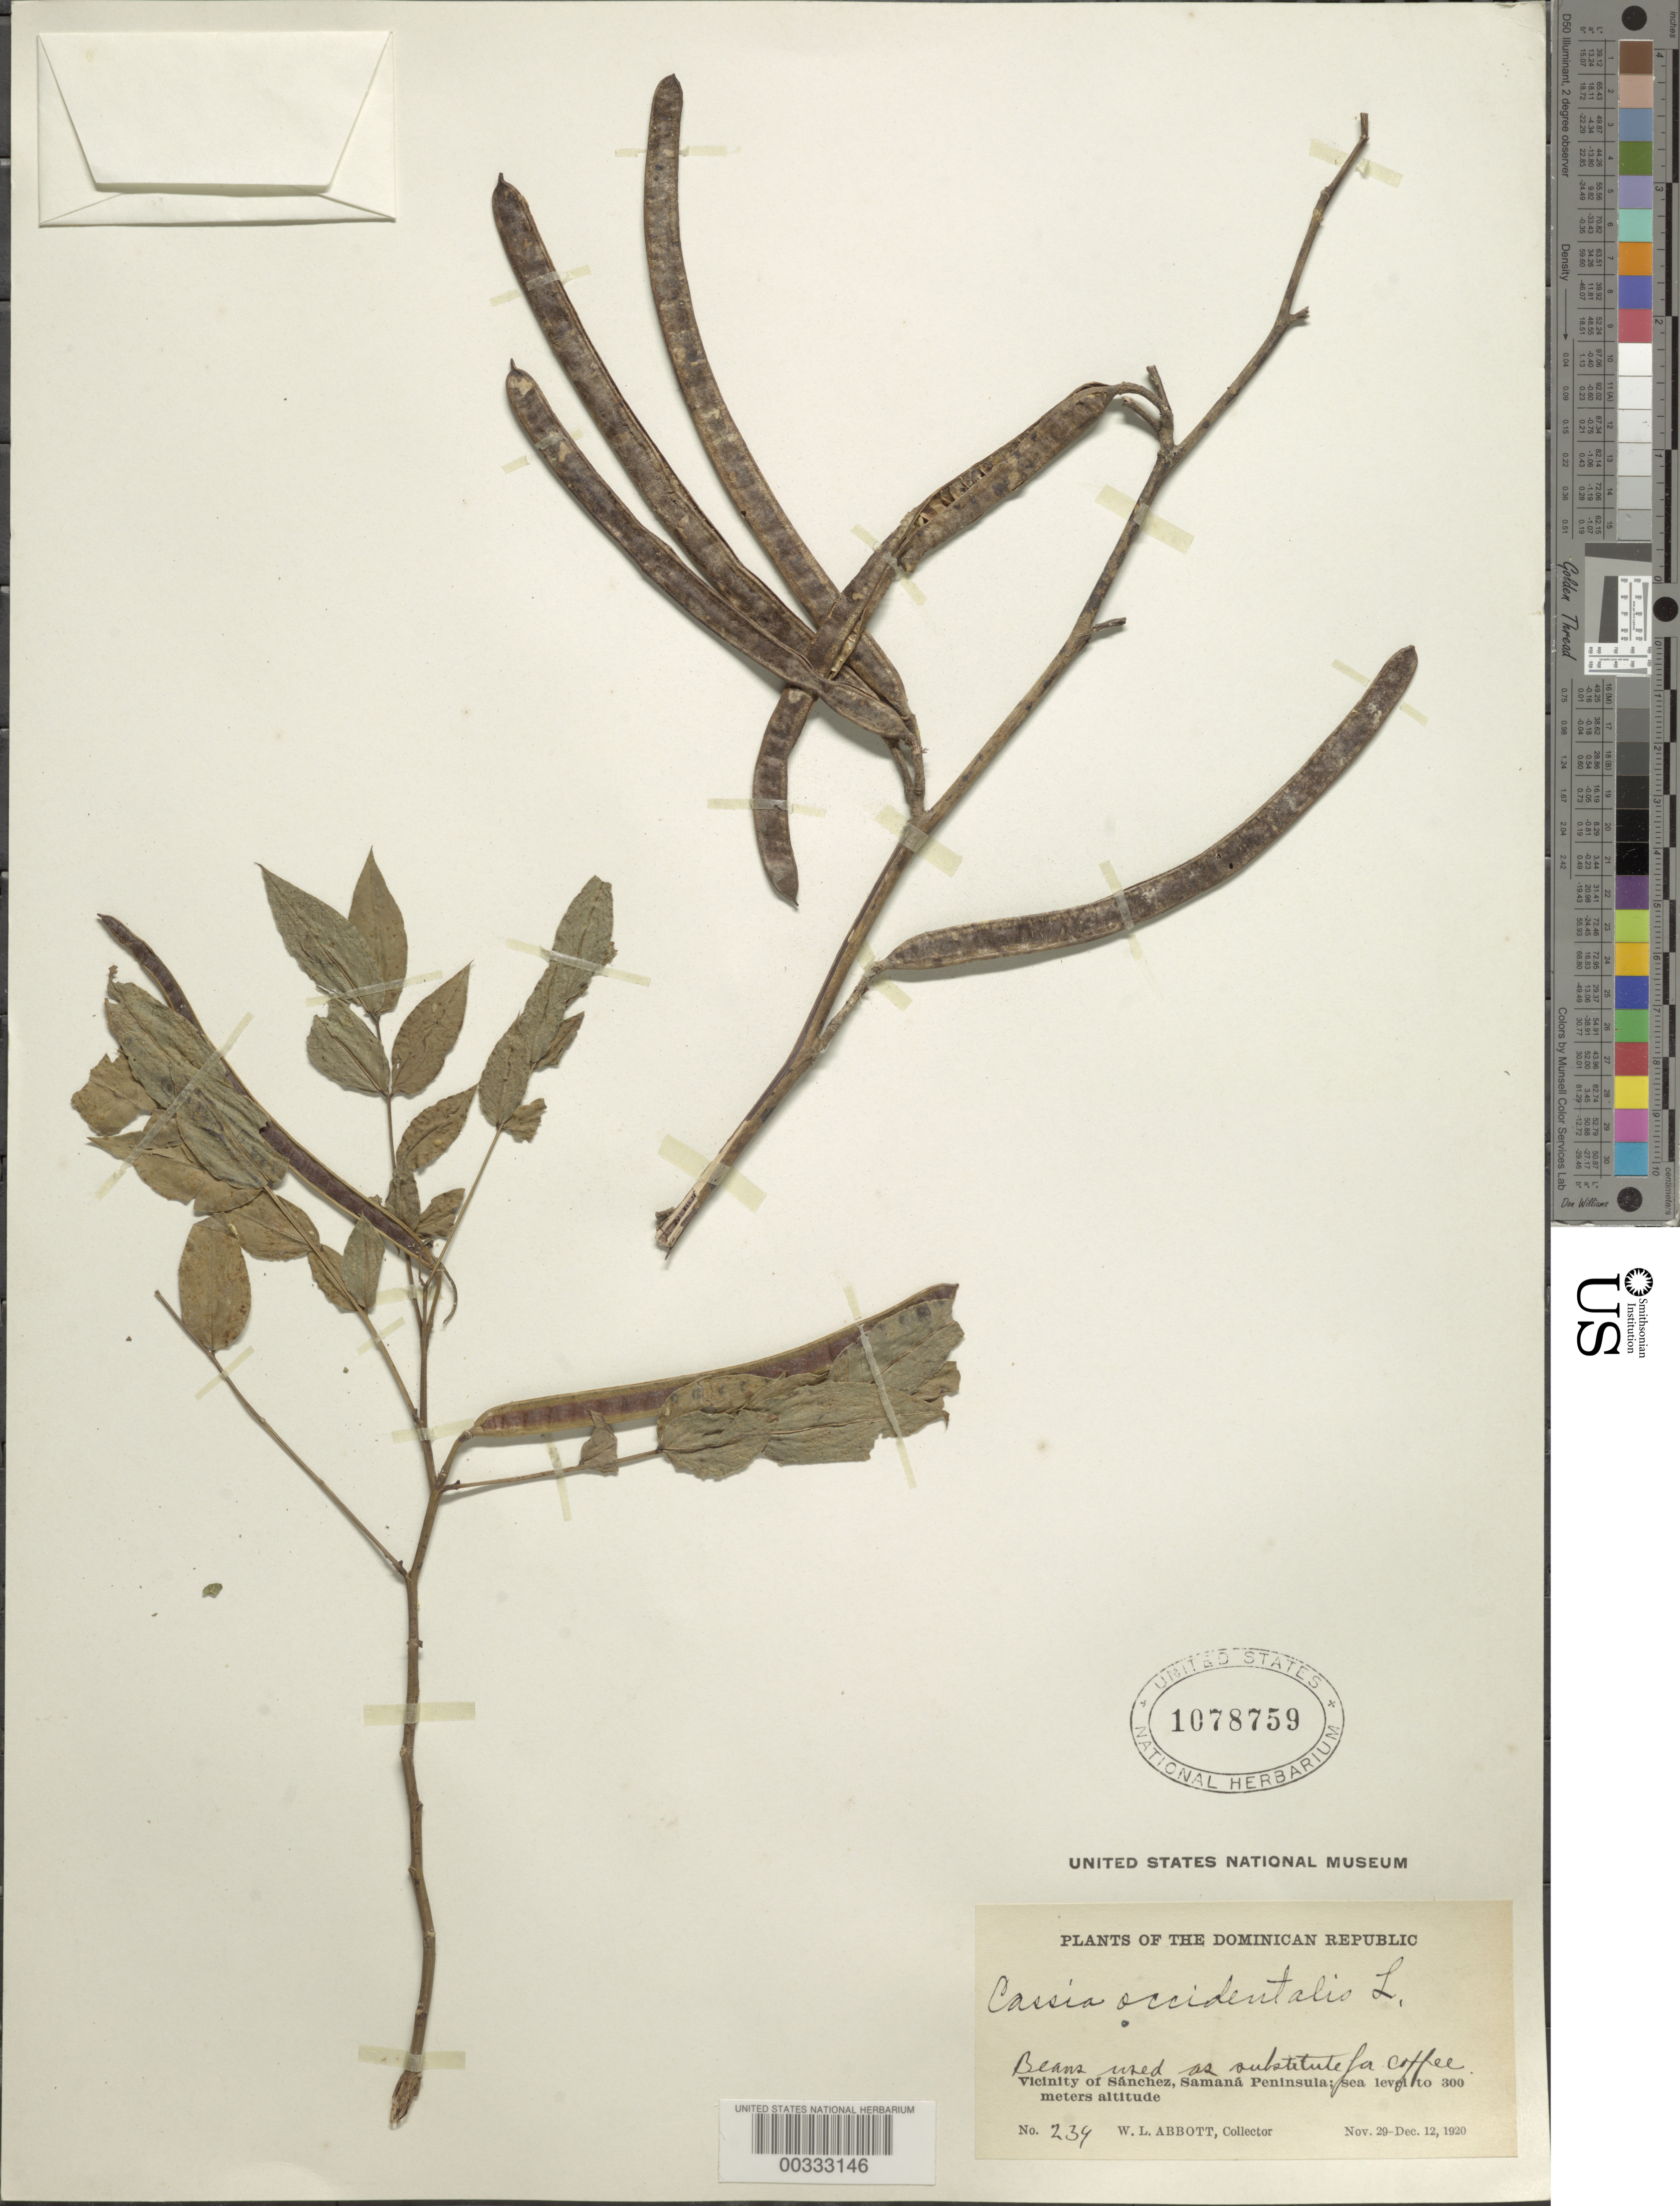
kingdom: Plantae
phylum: Tracheophyta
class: Magnoliopsida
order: Fabales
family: Fabaceae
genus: Senna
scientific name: Senna occidentalis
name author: (L.) Link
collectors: W. L. Abbott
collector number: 234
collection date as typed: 29 Nov 1920 to 12 Dec 1920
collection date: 1920-11-29/1920-12-12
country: Dominican Republic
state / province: Samaná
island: Hispaniola Island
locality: Vicinity of sanchez, samana peninsula [Samana Peninsula]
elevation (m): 0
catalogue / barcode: US 1078759